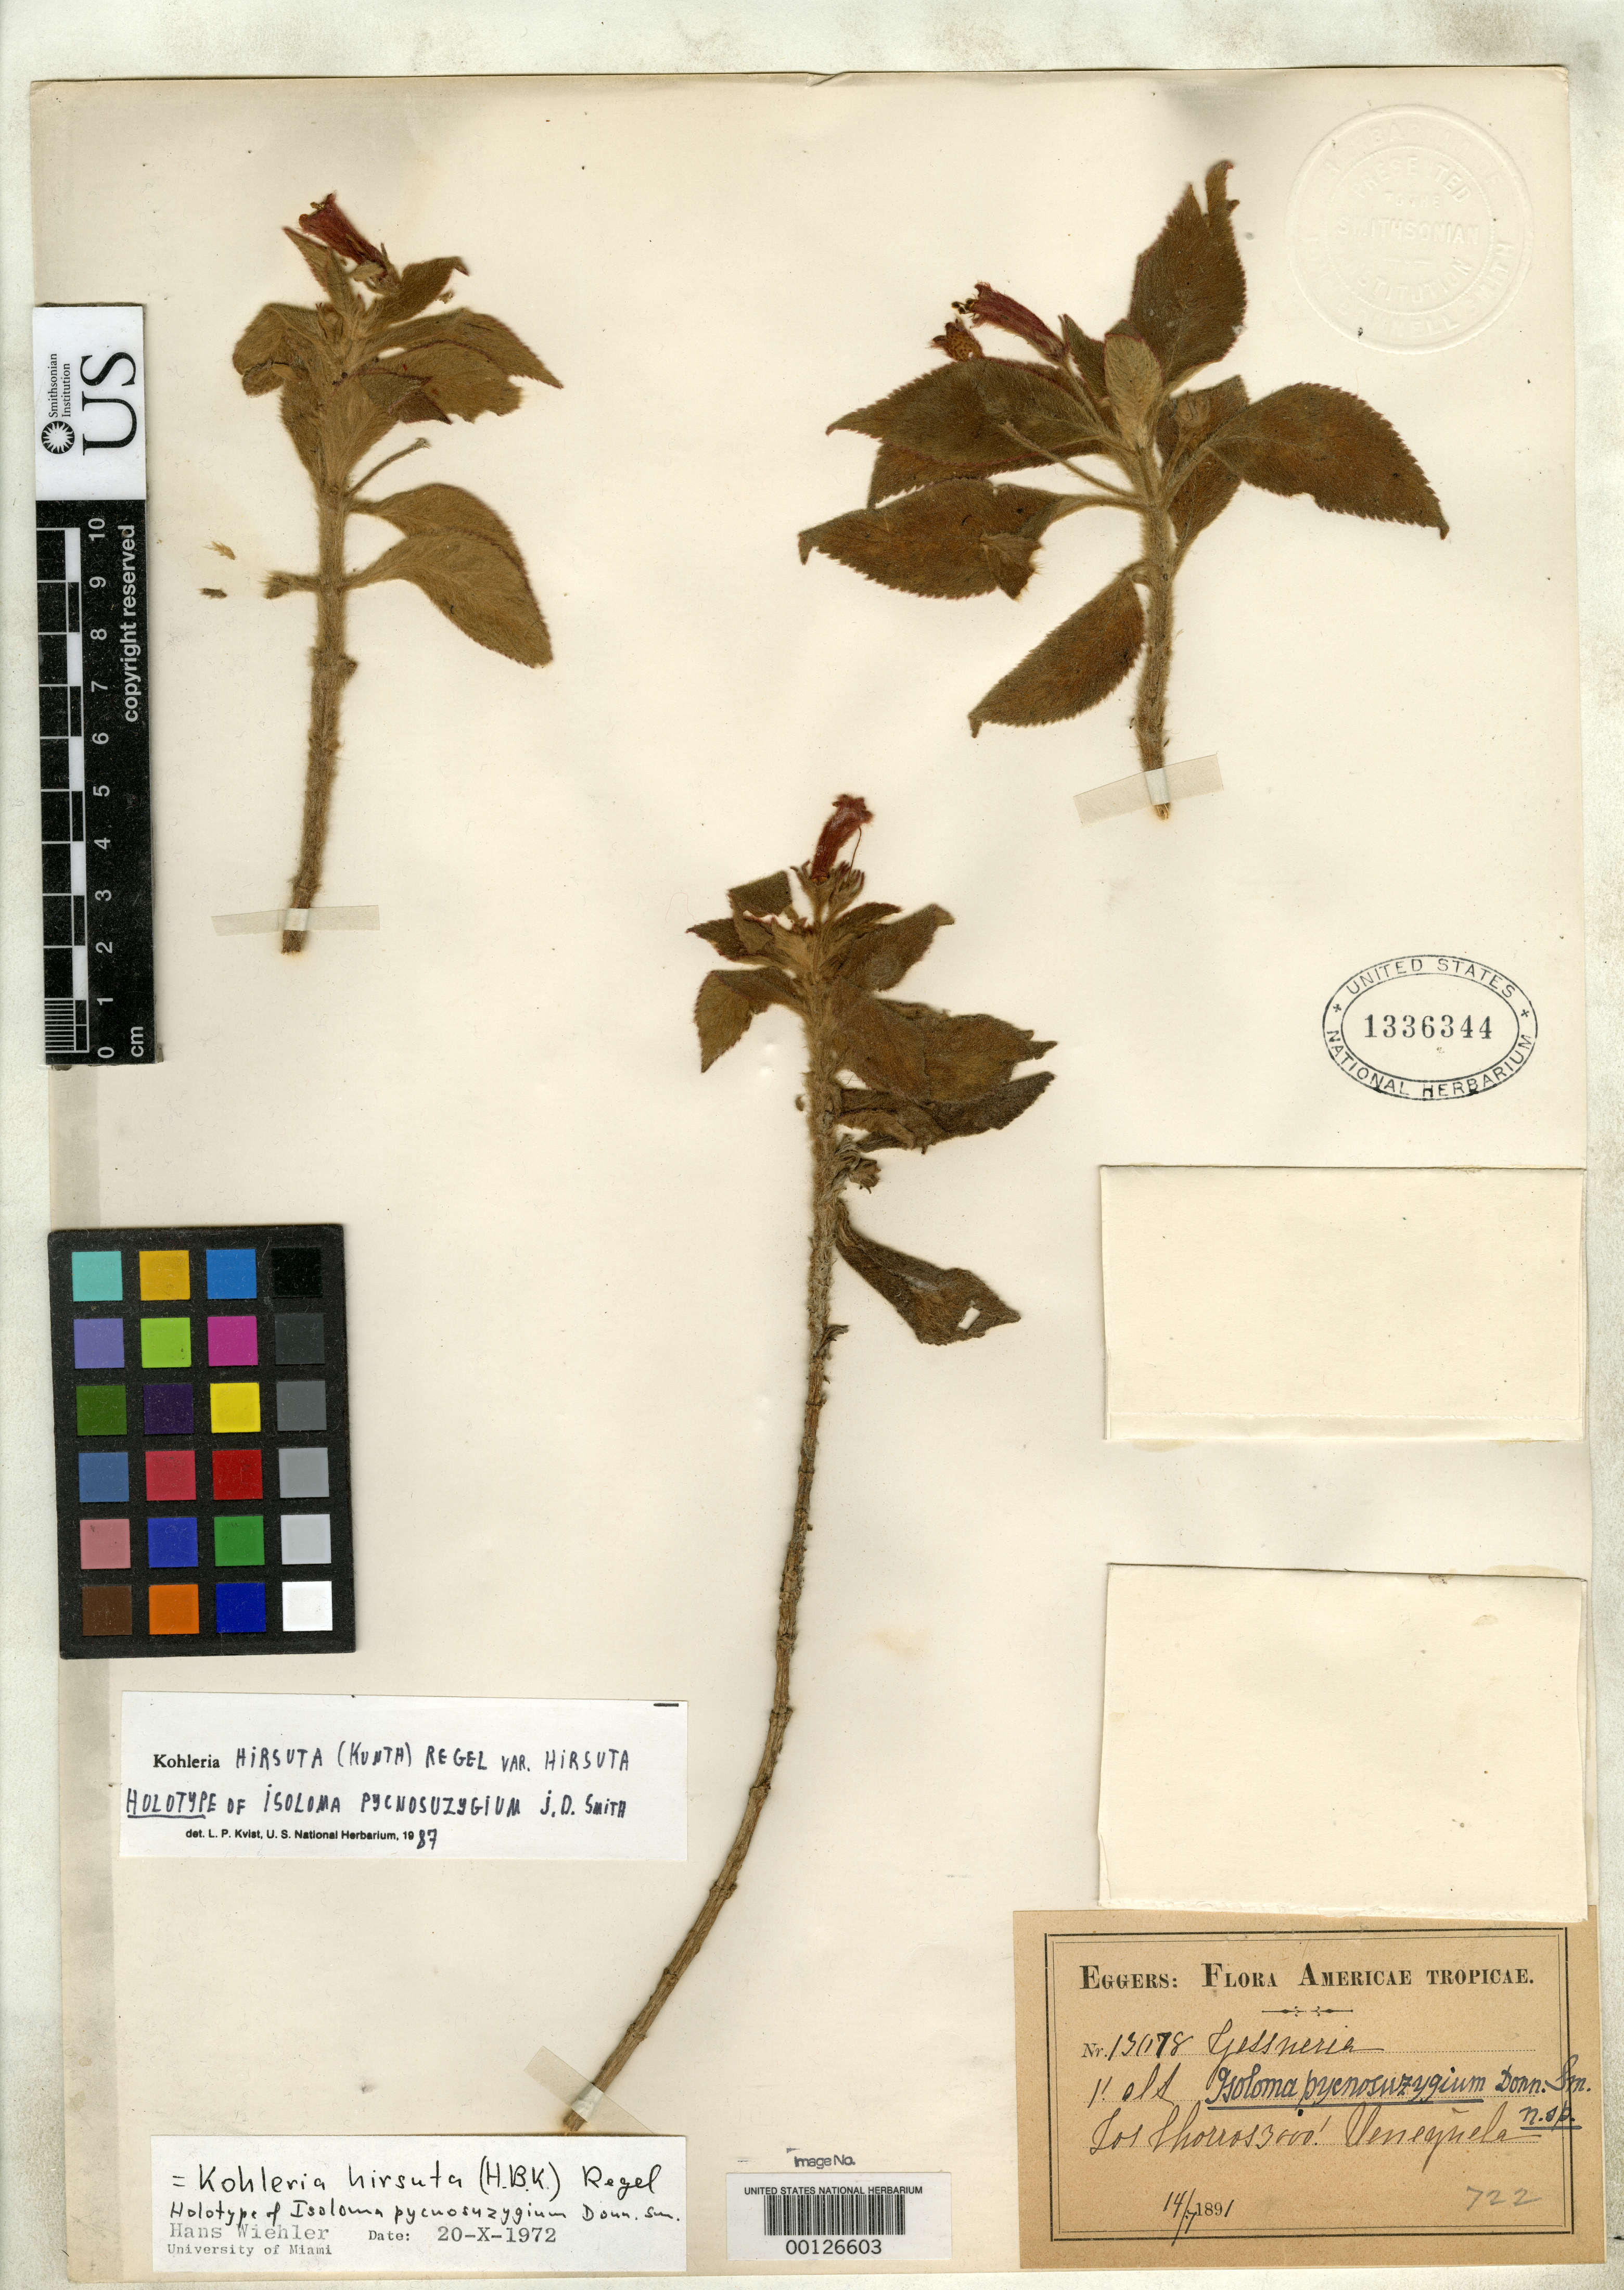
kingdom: Plantae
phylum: Tracheophyta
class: Magnoliopsida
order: Lamiales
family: Gesneriaceae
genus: Isoloma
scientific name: Isoloma pycnosuzygium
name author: Donn. Sm.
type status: Holotype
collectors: H. F. A. von Eggers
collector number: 13078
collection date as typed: Jul 1891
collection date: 1891-07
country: Venezuela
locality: Los Chorros.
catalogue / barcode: US 1336344